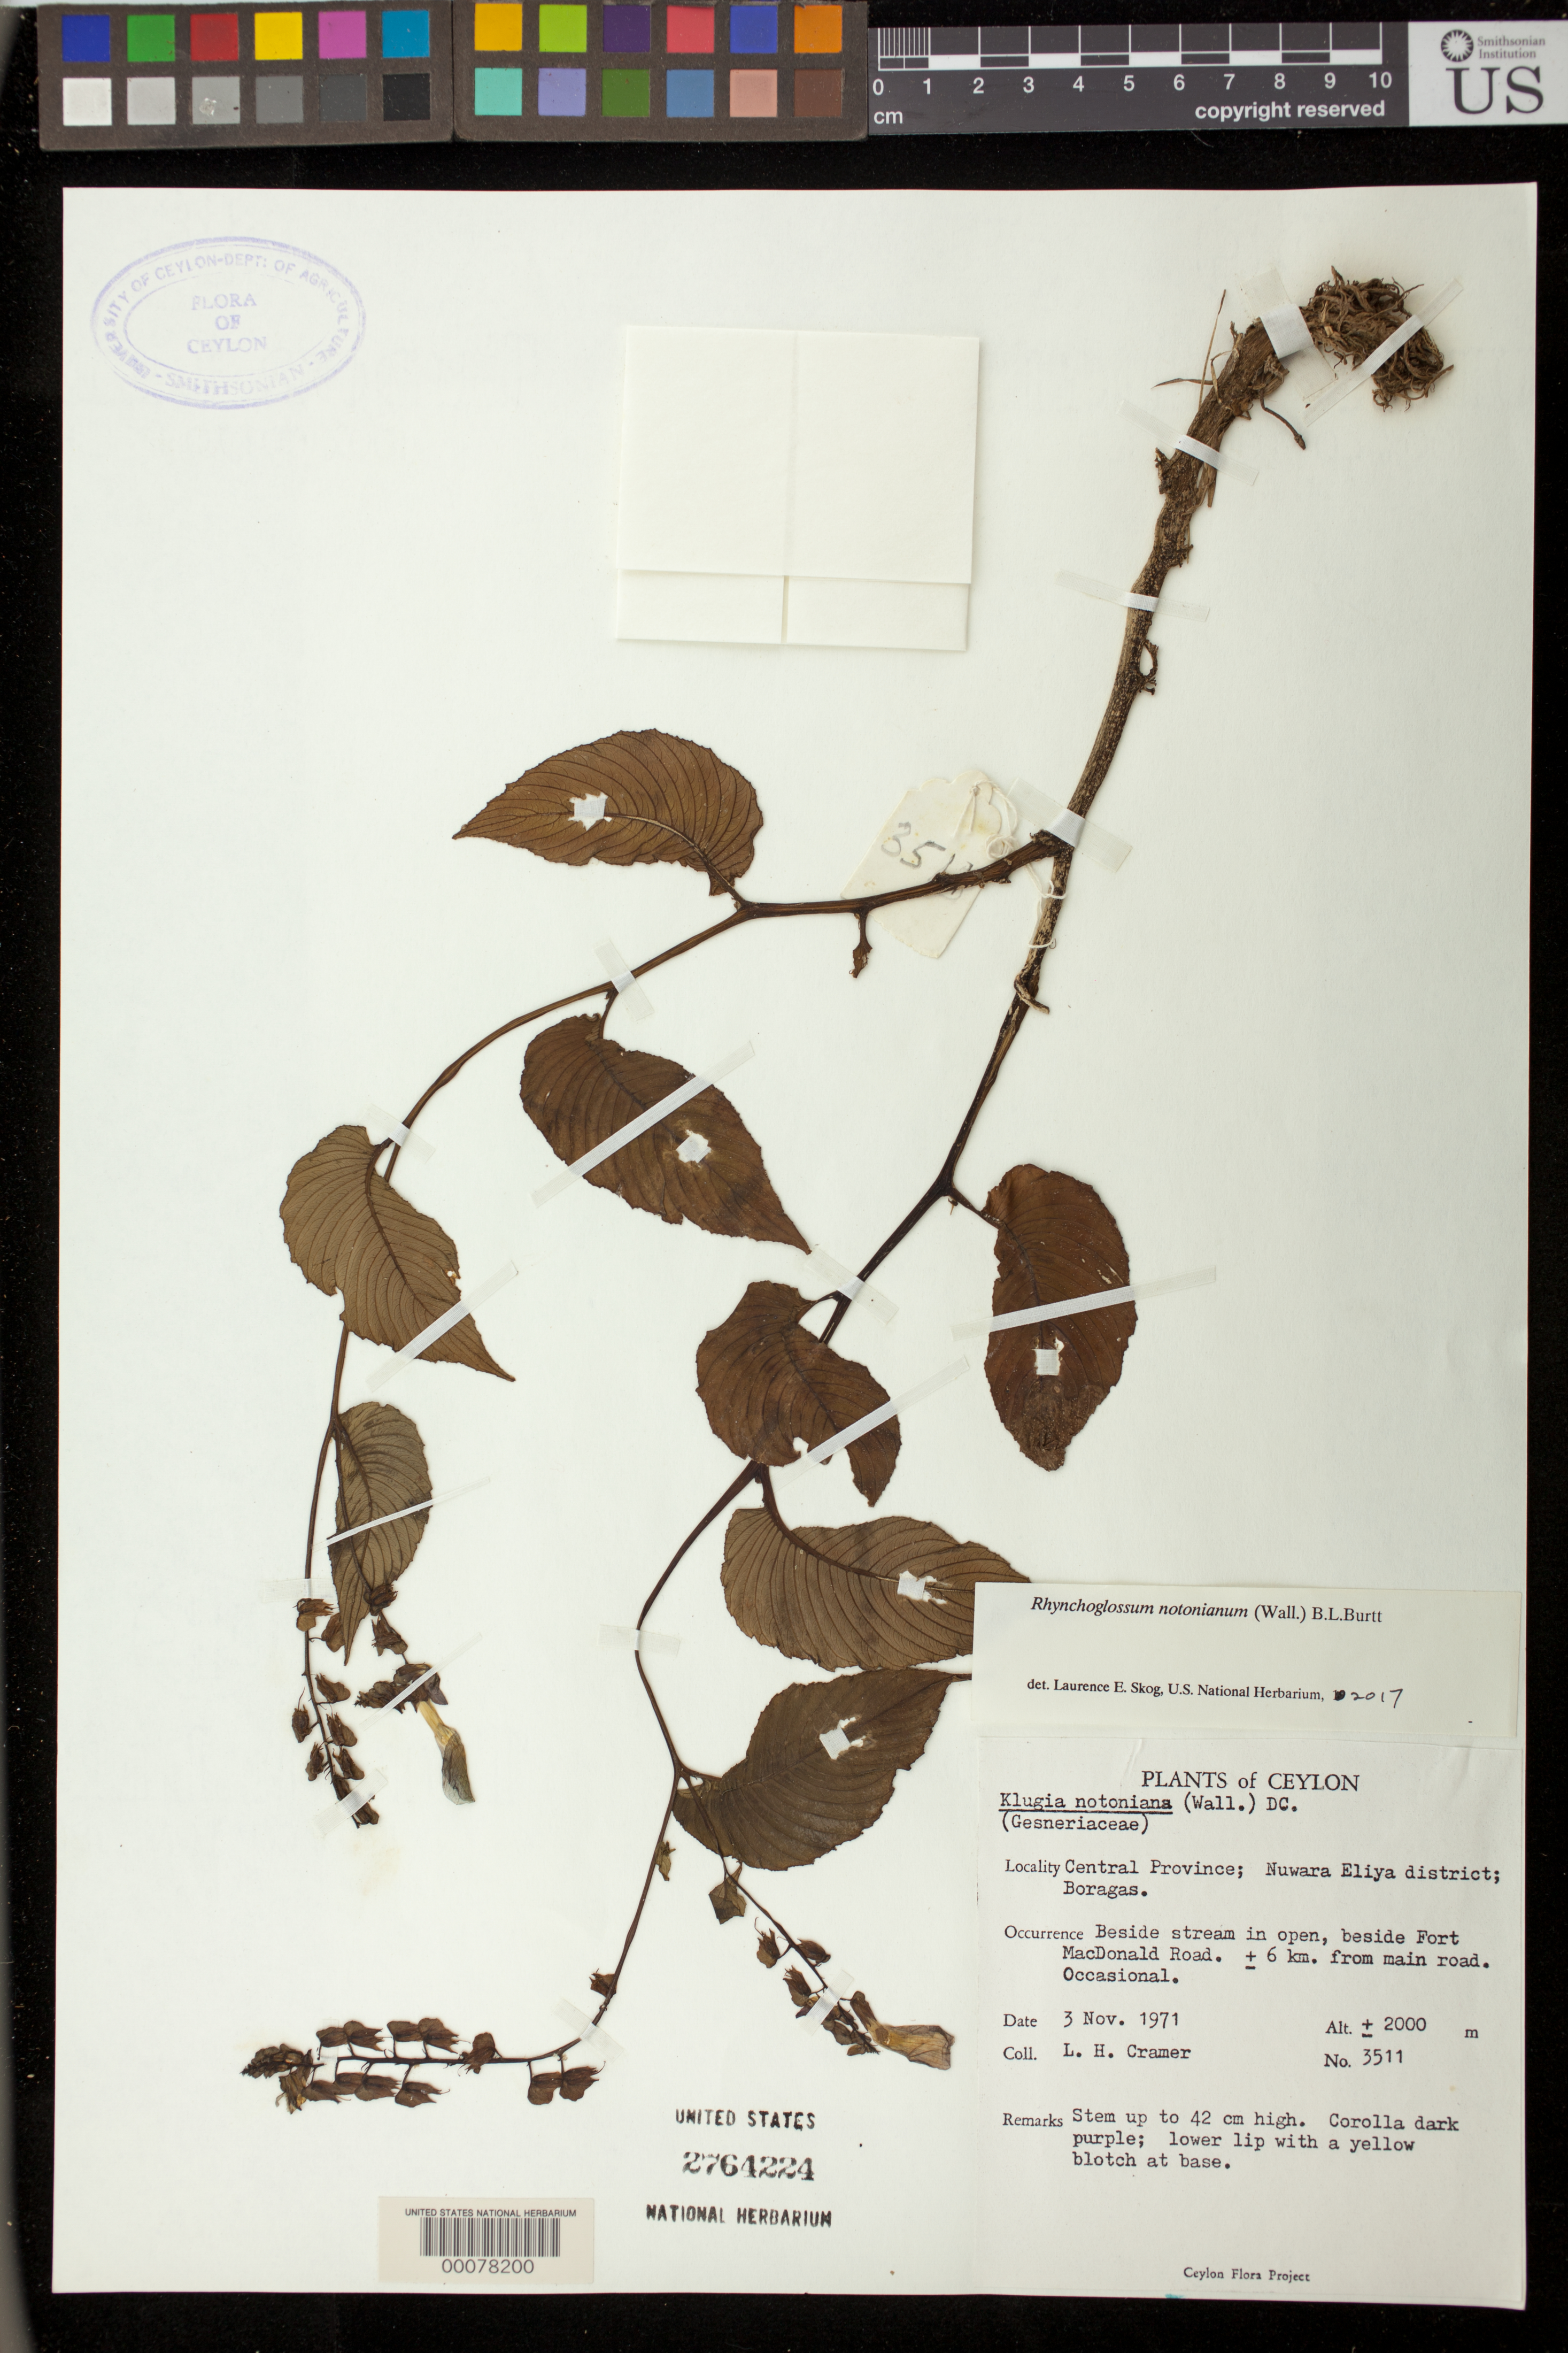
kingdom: Plantae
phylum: Tracheophyta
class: Magnoliopsida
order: Lamiales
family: Gesneriaceae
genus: Rhynchoglossum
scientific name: Rhynchoglossum notonianum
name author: (Wall.) B.L. Burtt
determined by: Skog, Laurence E.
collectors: L. H. Cramer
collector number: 3511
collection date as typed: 03 Nov 1971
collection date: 1971-11-03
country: Sri Lanka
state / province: Central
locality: Nuwara eliya (dist.), Boragas, beside fort macdonald road, about 6 km from main road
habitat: Beside stream in open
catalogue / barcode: US 2764224